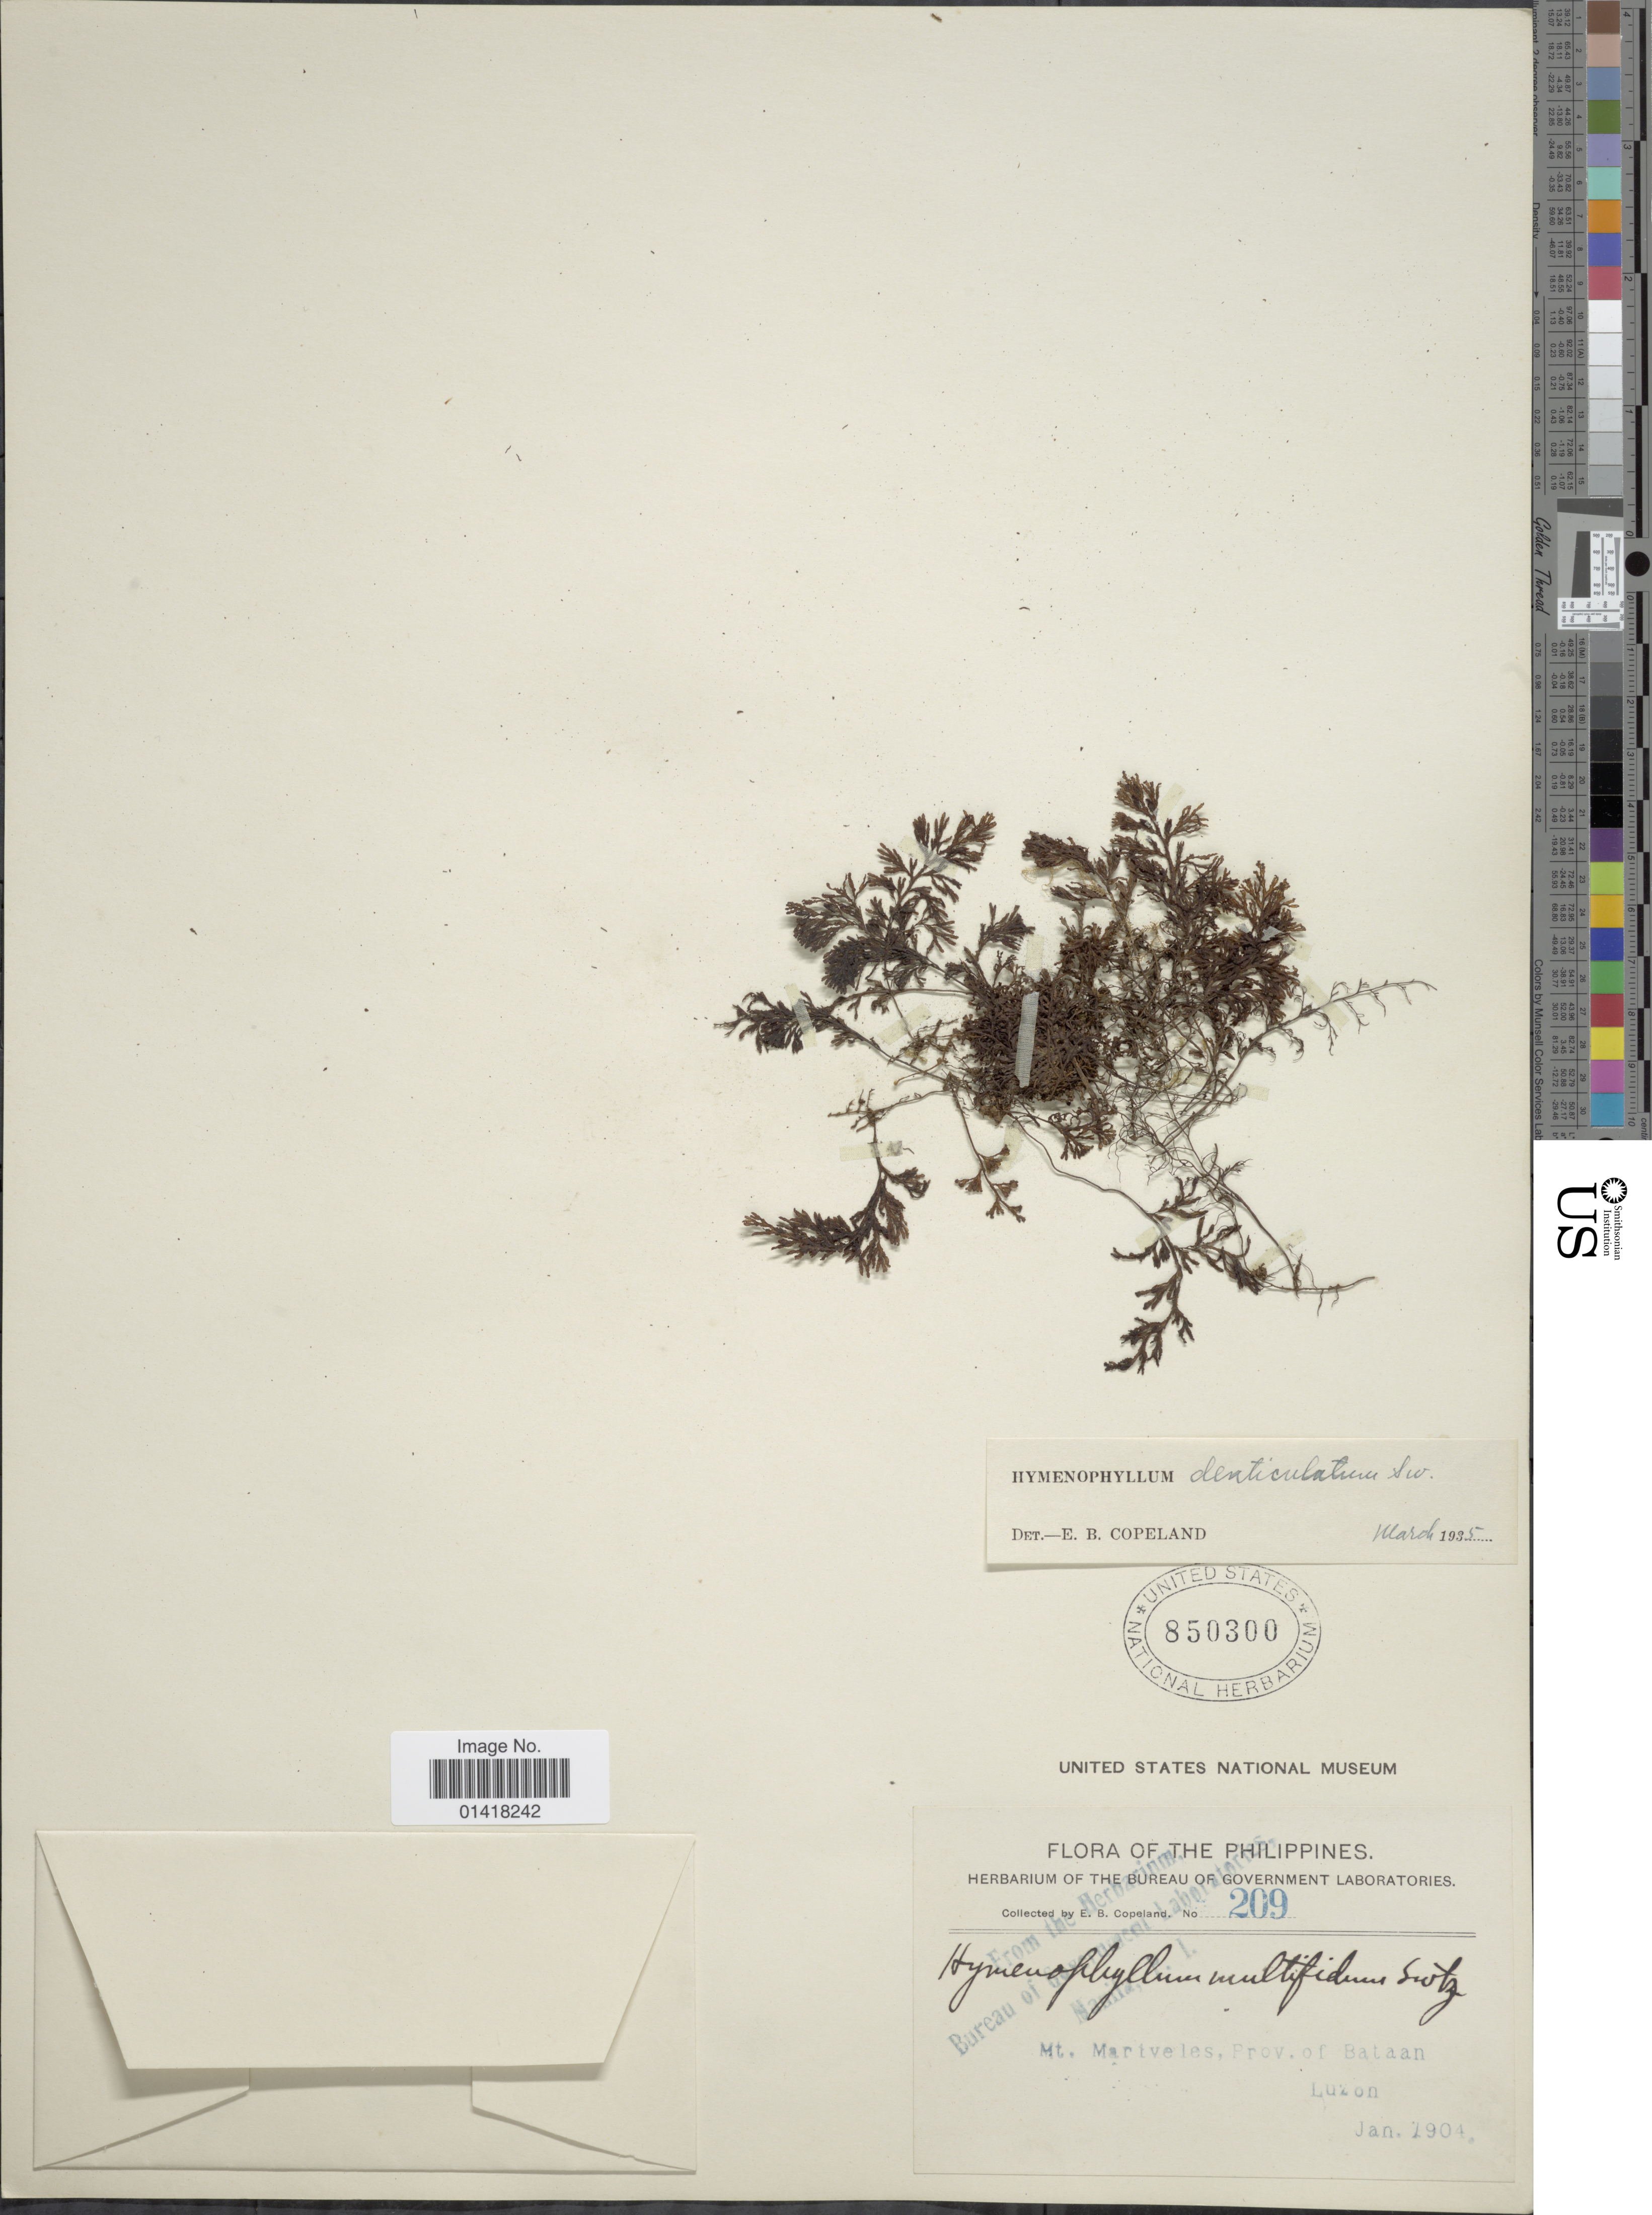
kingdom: Plantae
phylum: Tracheophyta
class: Polypodiopsida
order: Hymenophyllales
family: Hymenophyllaceae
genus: Hymenophyllum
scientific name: Hymenophyllum denticulatum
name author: Sw.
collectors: E. B. Copeland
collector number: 209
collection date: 1904-01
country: Philippines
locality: Mt. Mariveles, Prov. of Bataan. Luzon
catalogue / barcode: US 850300